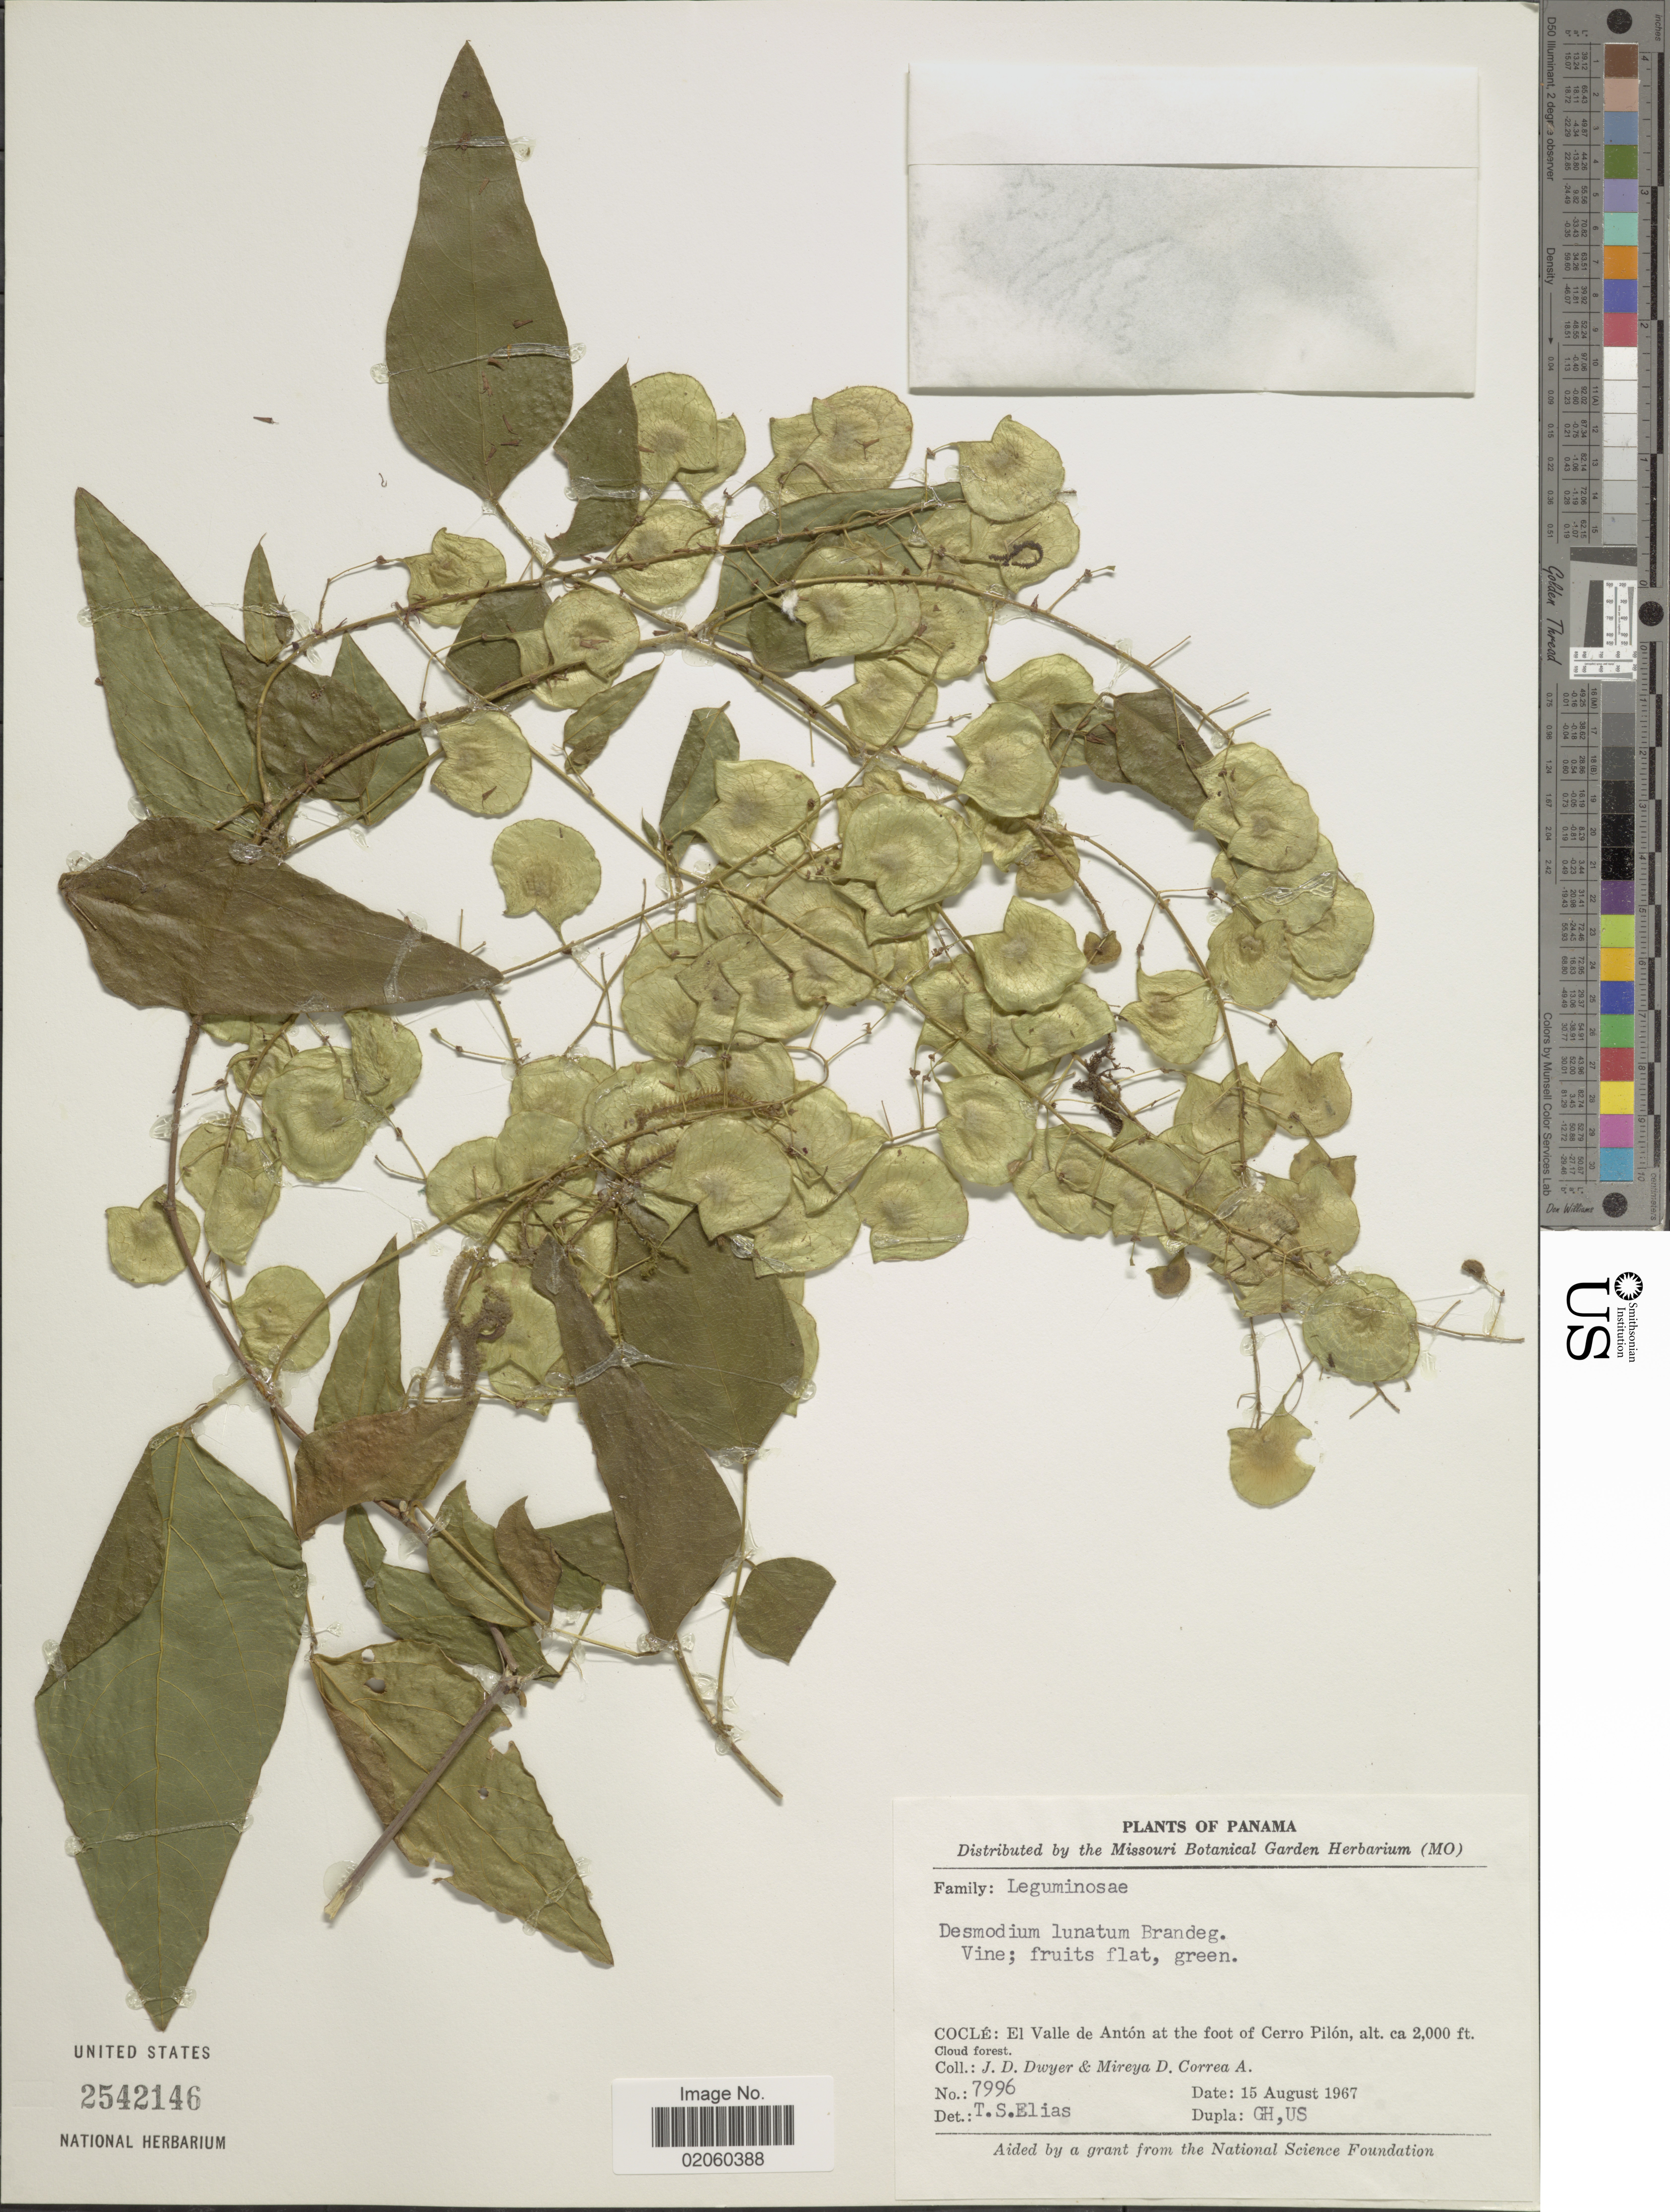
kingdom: Plantae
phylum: Tracheophyta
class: Magnoliopsida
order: Fabales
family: Fabaceae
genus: Desmodium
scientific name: Desmodium lunatum Brandegee, nom. illeg.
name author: Brandegee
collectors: J. A. Duke & M. D. Corrêa-A.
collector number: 7996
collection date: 1967-08-15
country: Panama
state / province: Coclé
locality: Cocle: El Valle de Anton at the foot of Cerro Pilon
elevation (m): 610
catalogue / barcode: US 2542146